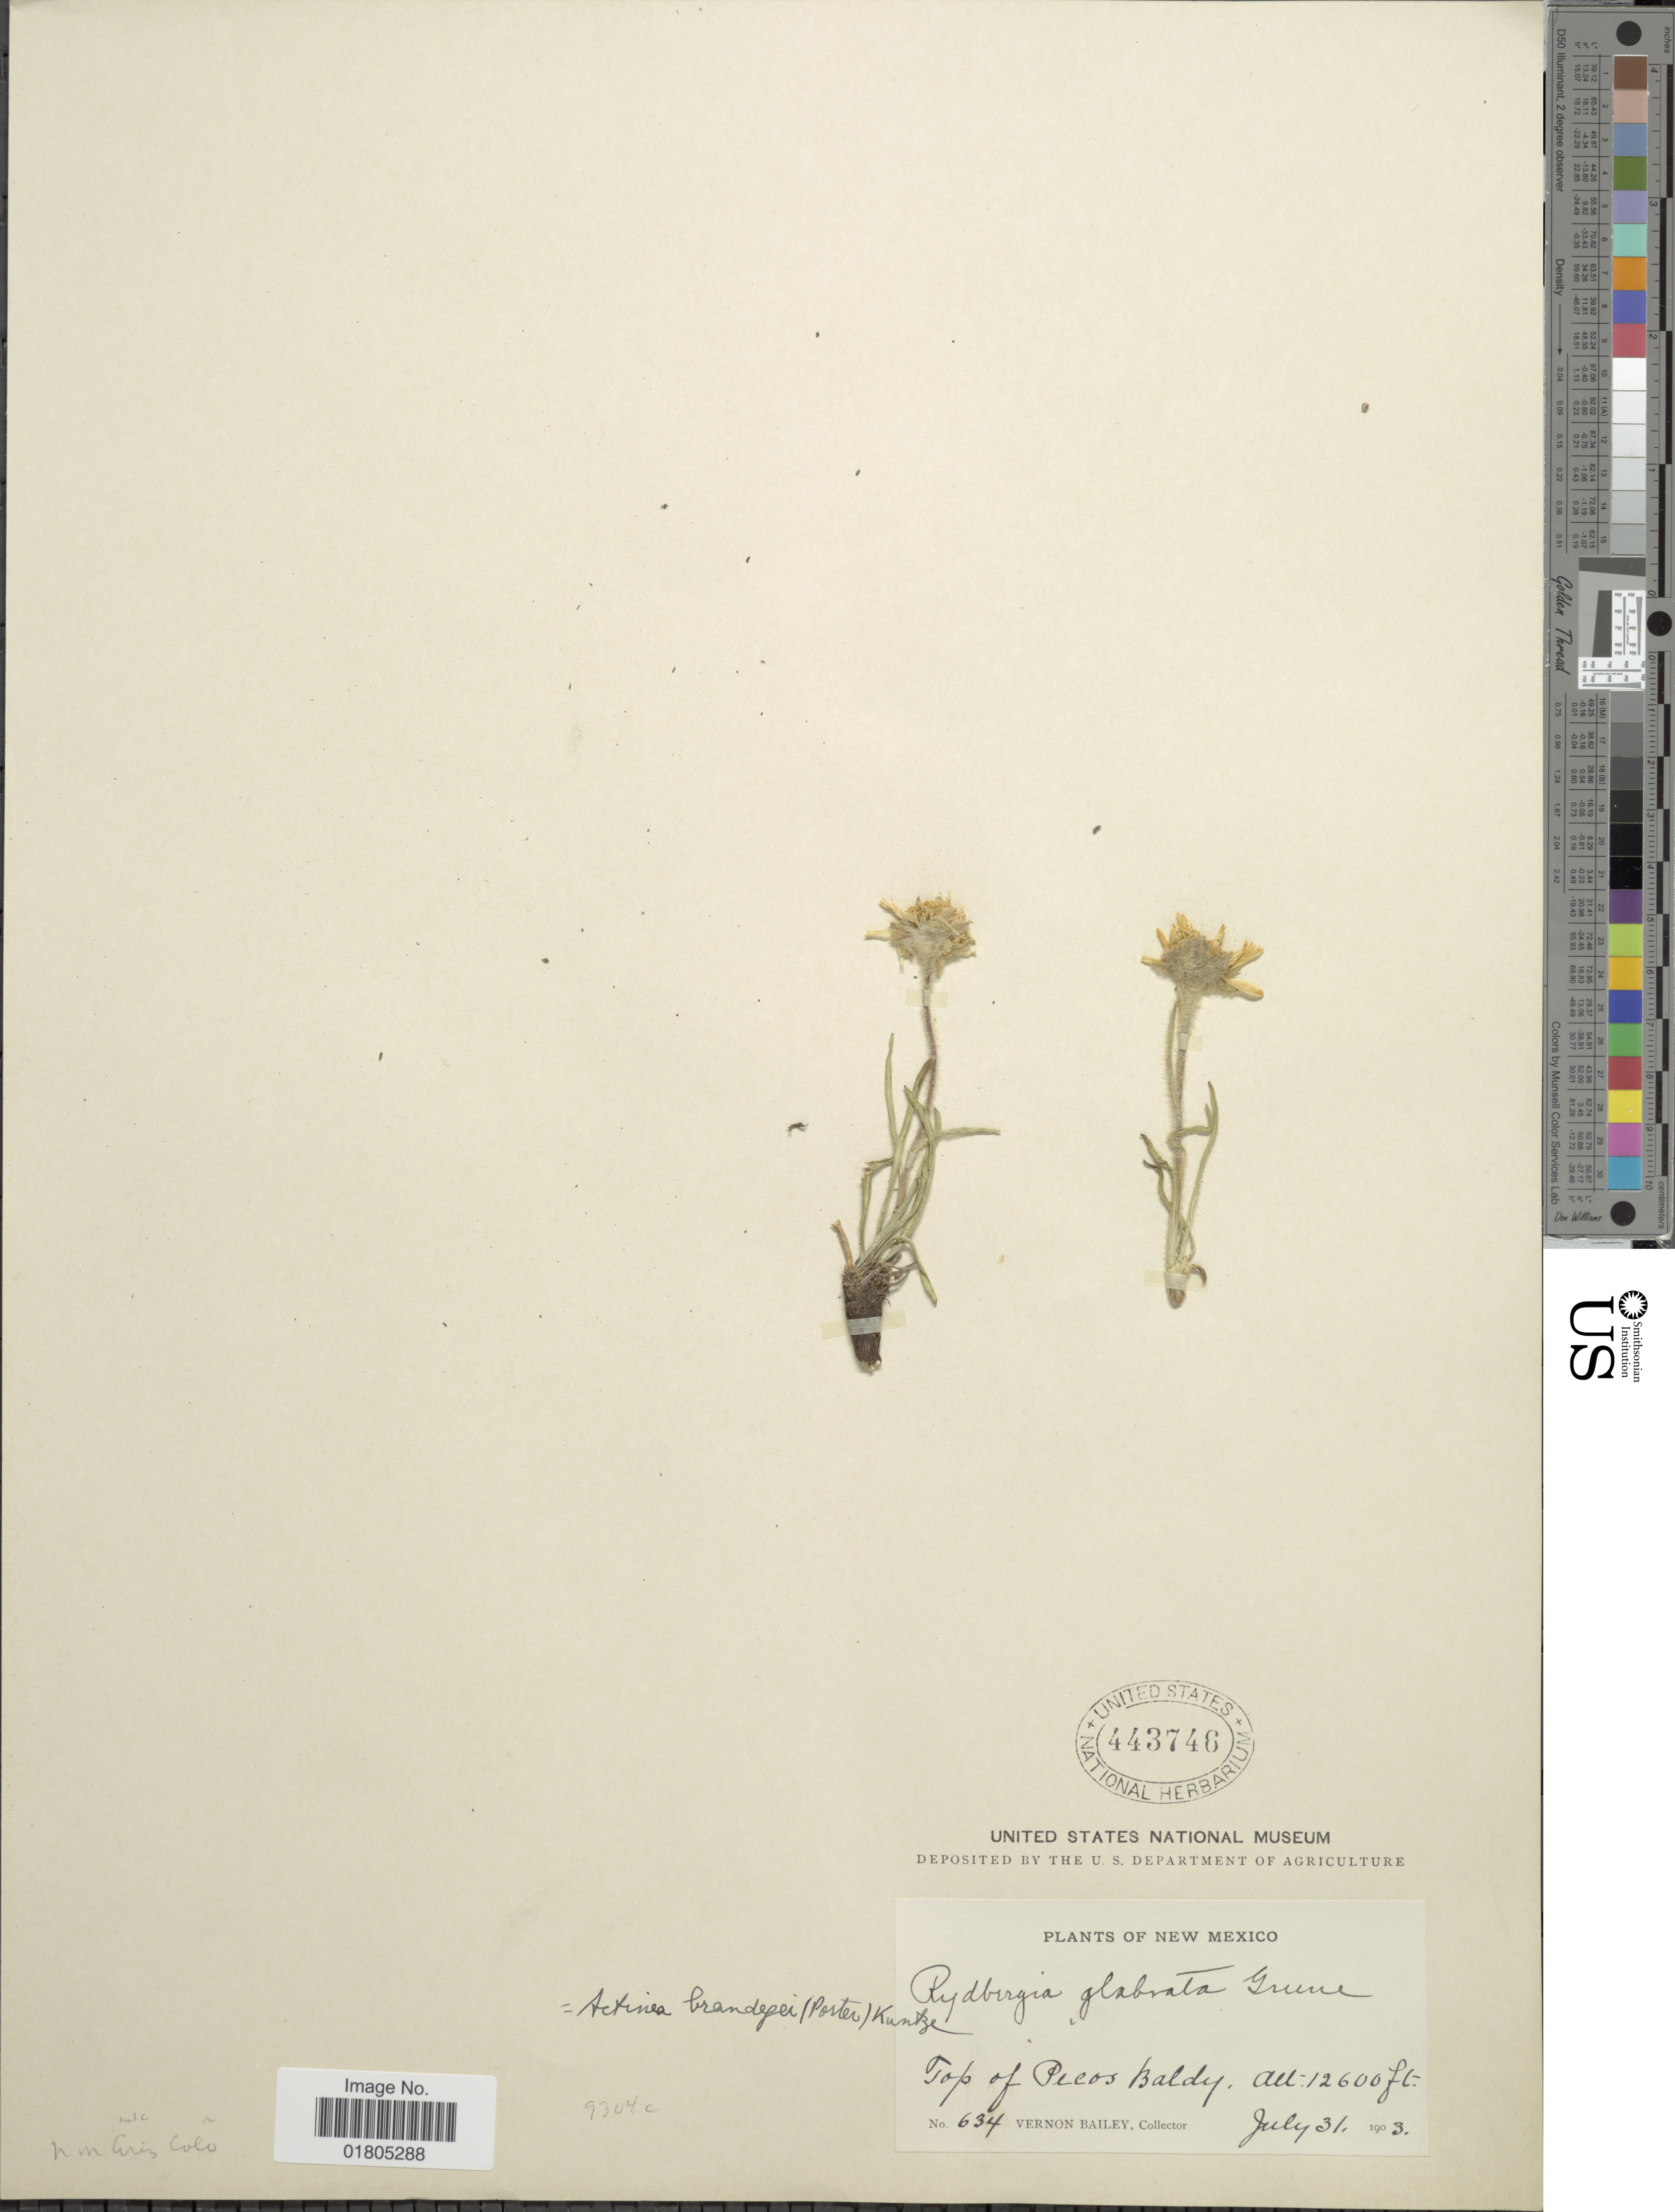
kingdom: Plantae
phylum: Tracheophyta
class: Magnoliopsida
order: Asterales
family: Asteraceae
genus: Actinea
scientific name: Actinea brandegeei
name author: (Porter ex A. Gray) Kuntze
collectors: V. O. Bailey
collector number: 634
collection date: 1903-07-31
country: United States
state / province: New Mexico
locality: Top of Pecos Baldy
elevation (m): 3840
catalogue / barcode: US 443746